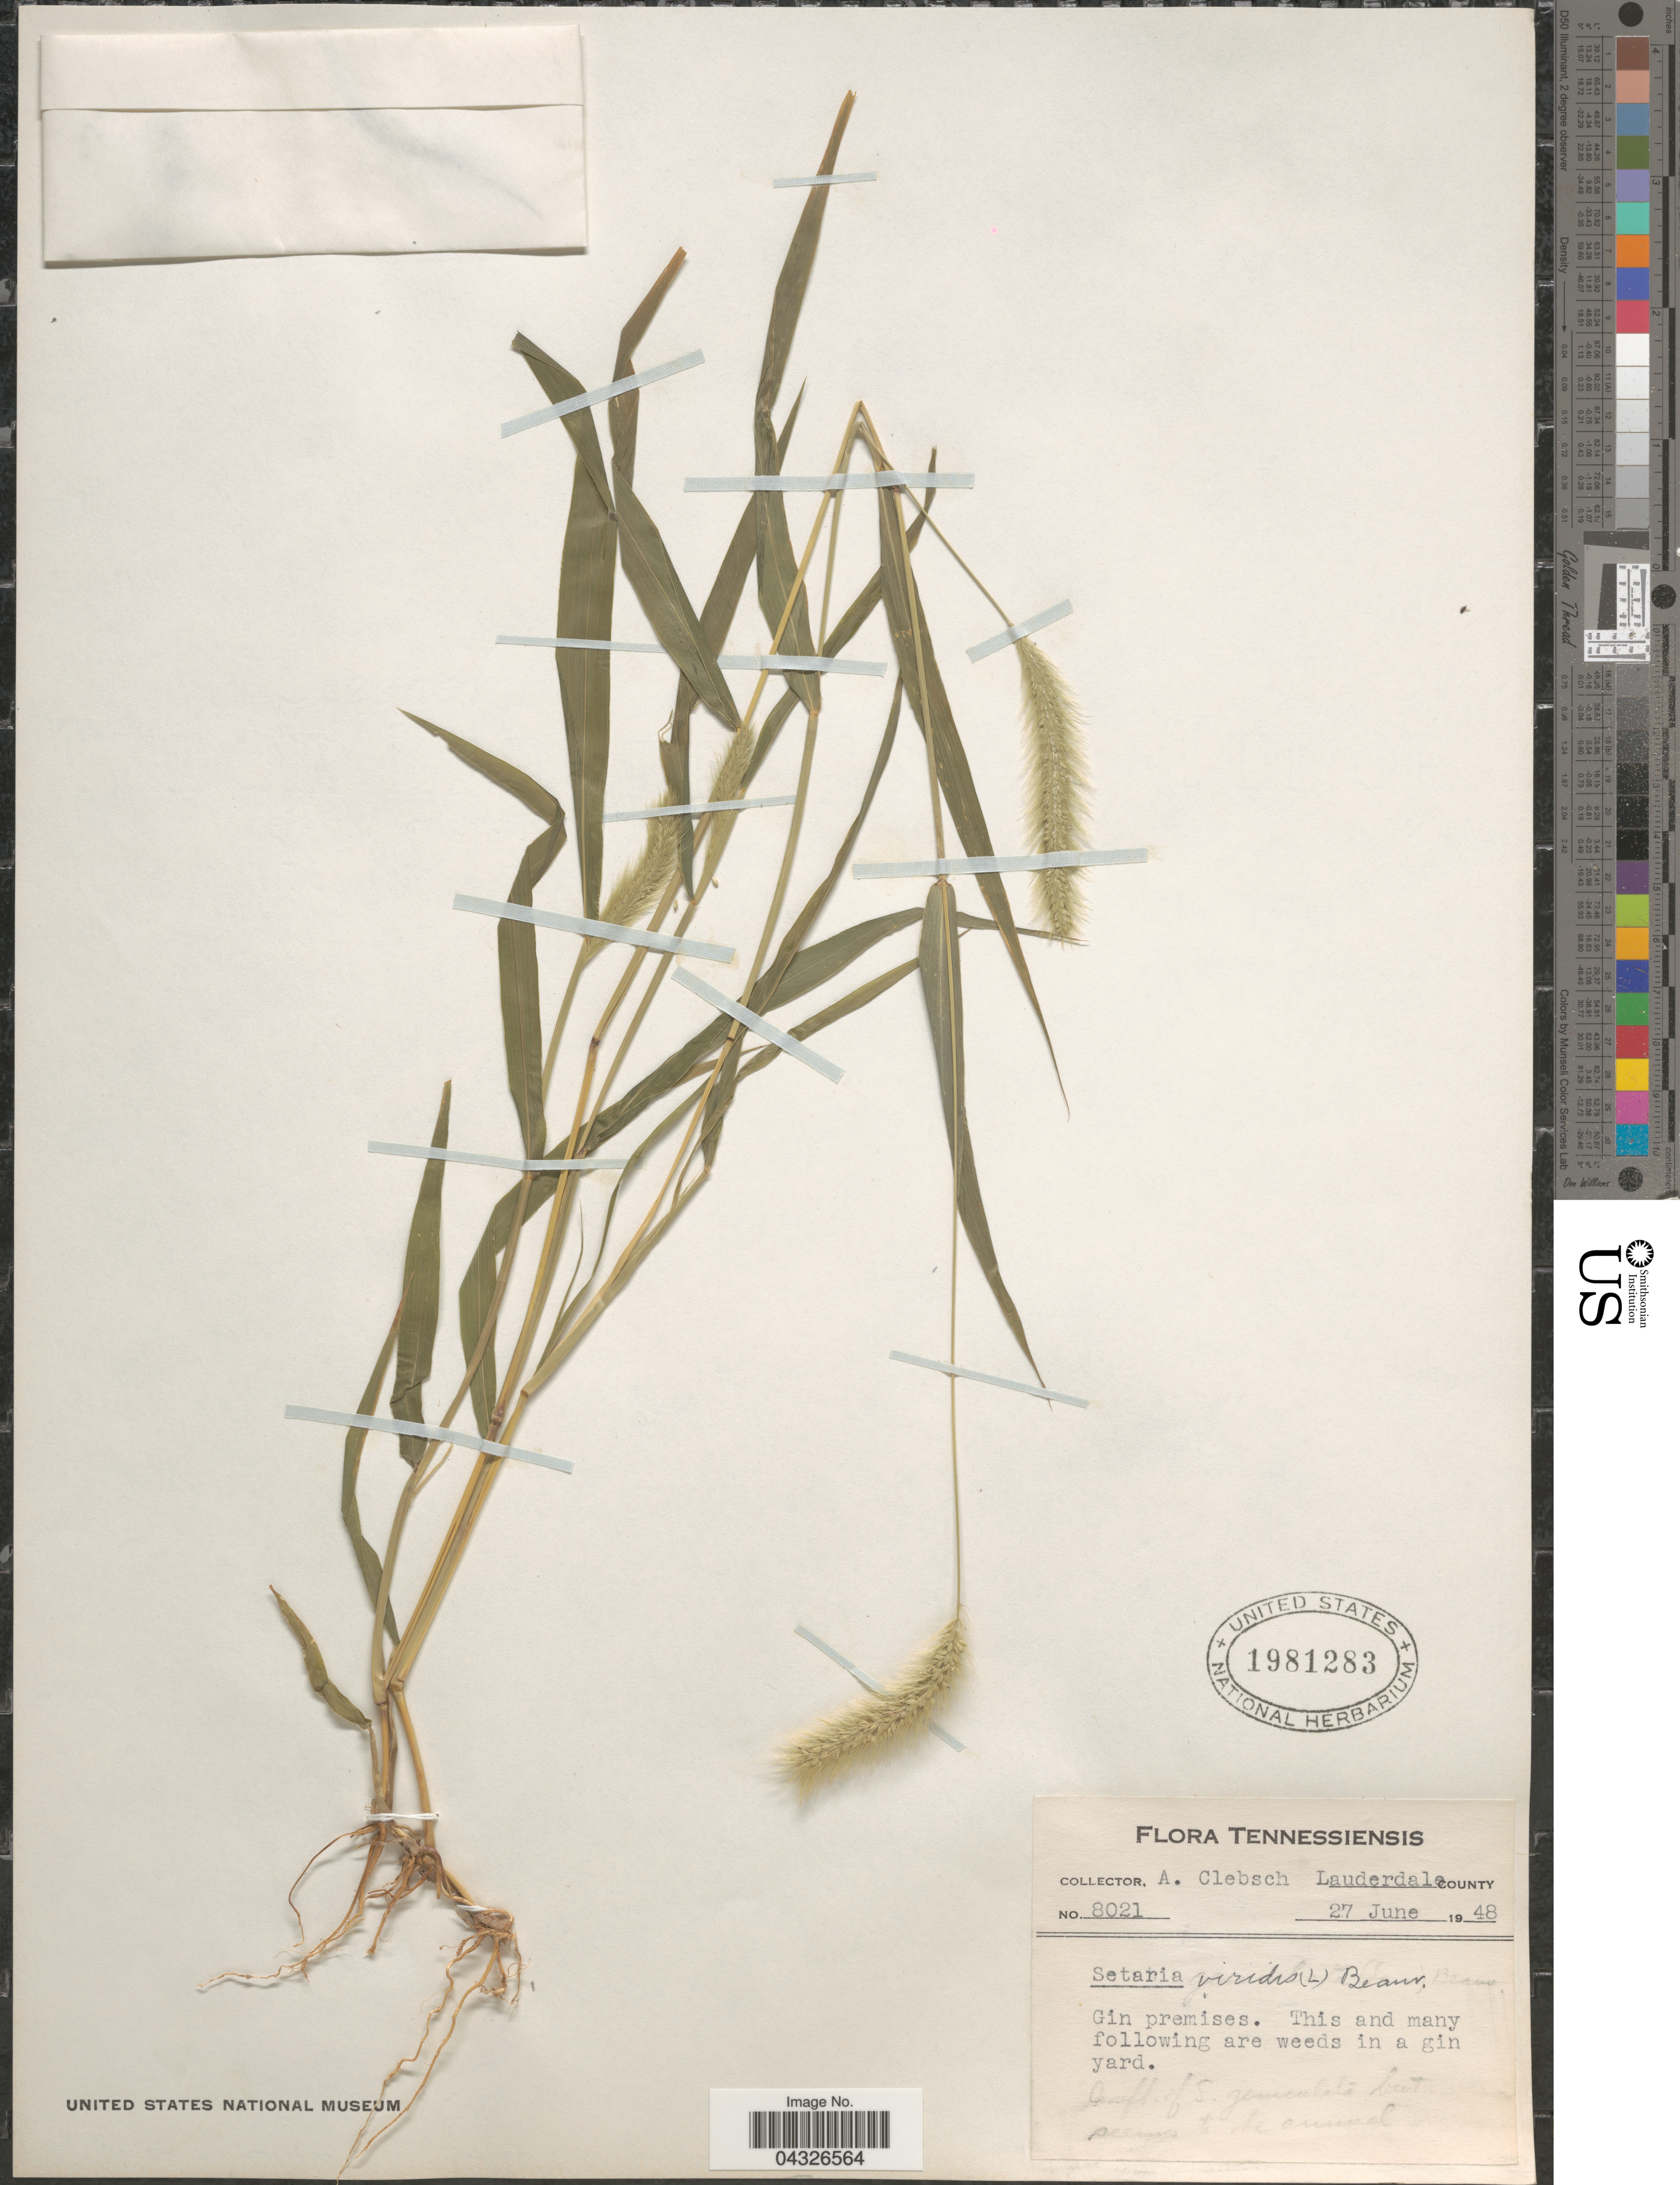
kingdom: Plantae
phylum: Tracheophyta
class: Liliopsida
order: Poales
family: Poaceae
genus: Setaria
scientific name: Setaria viridis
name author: (L.) P. Beauv.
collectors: A. Clebsch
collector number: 8021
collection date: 1948-06-27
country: United States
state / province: Tennessee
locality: Lauderdale County. Gin premises. This and many following are weeds in a gin yard.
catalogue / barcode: US 1981283